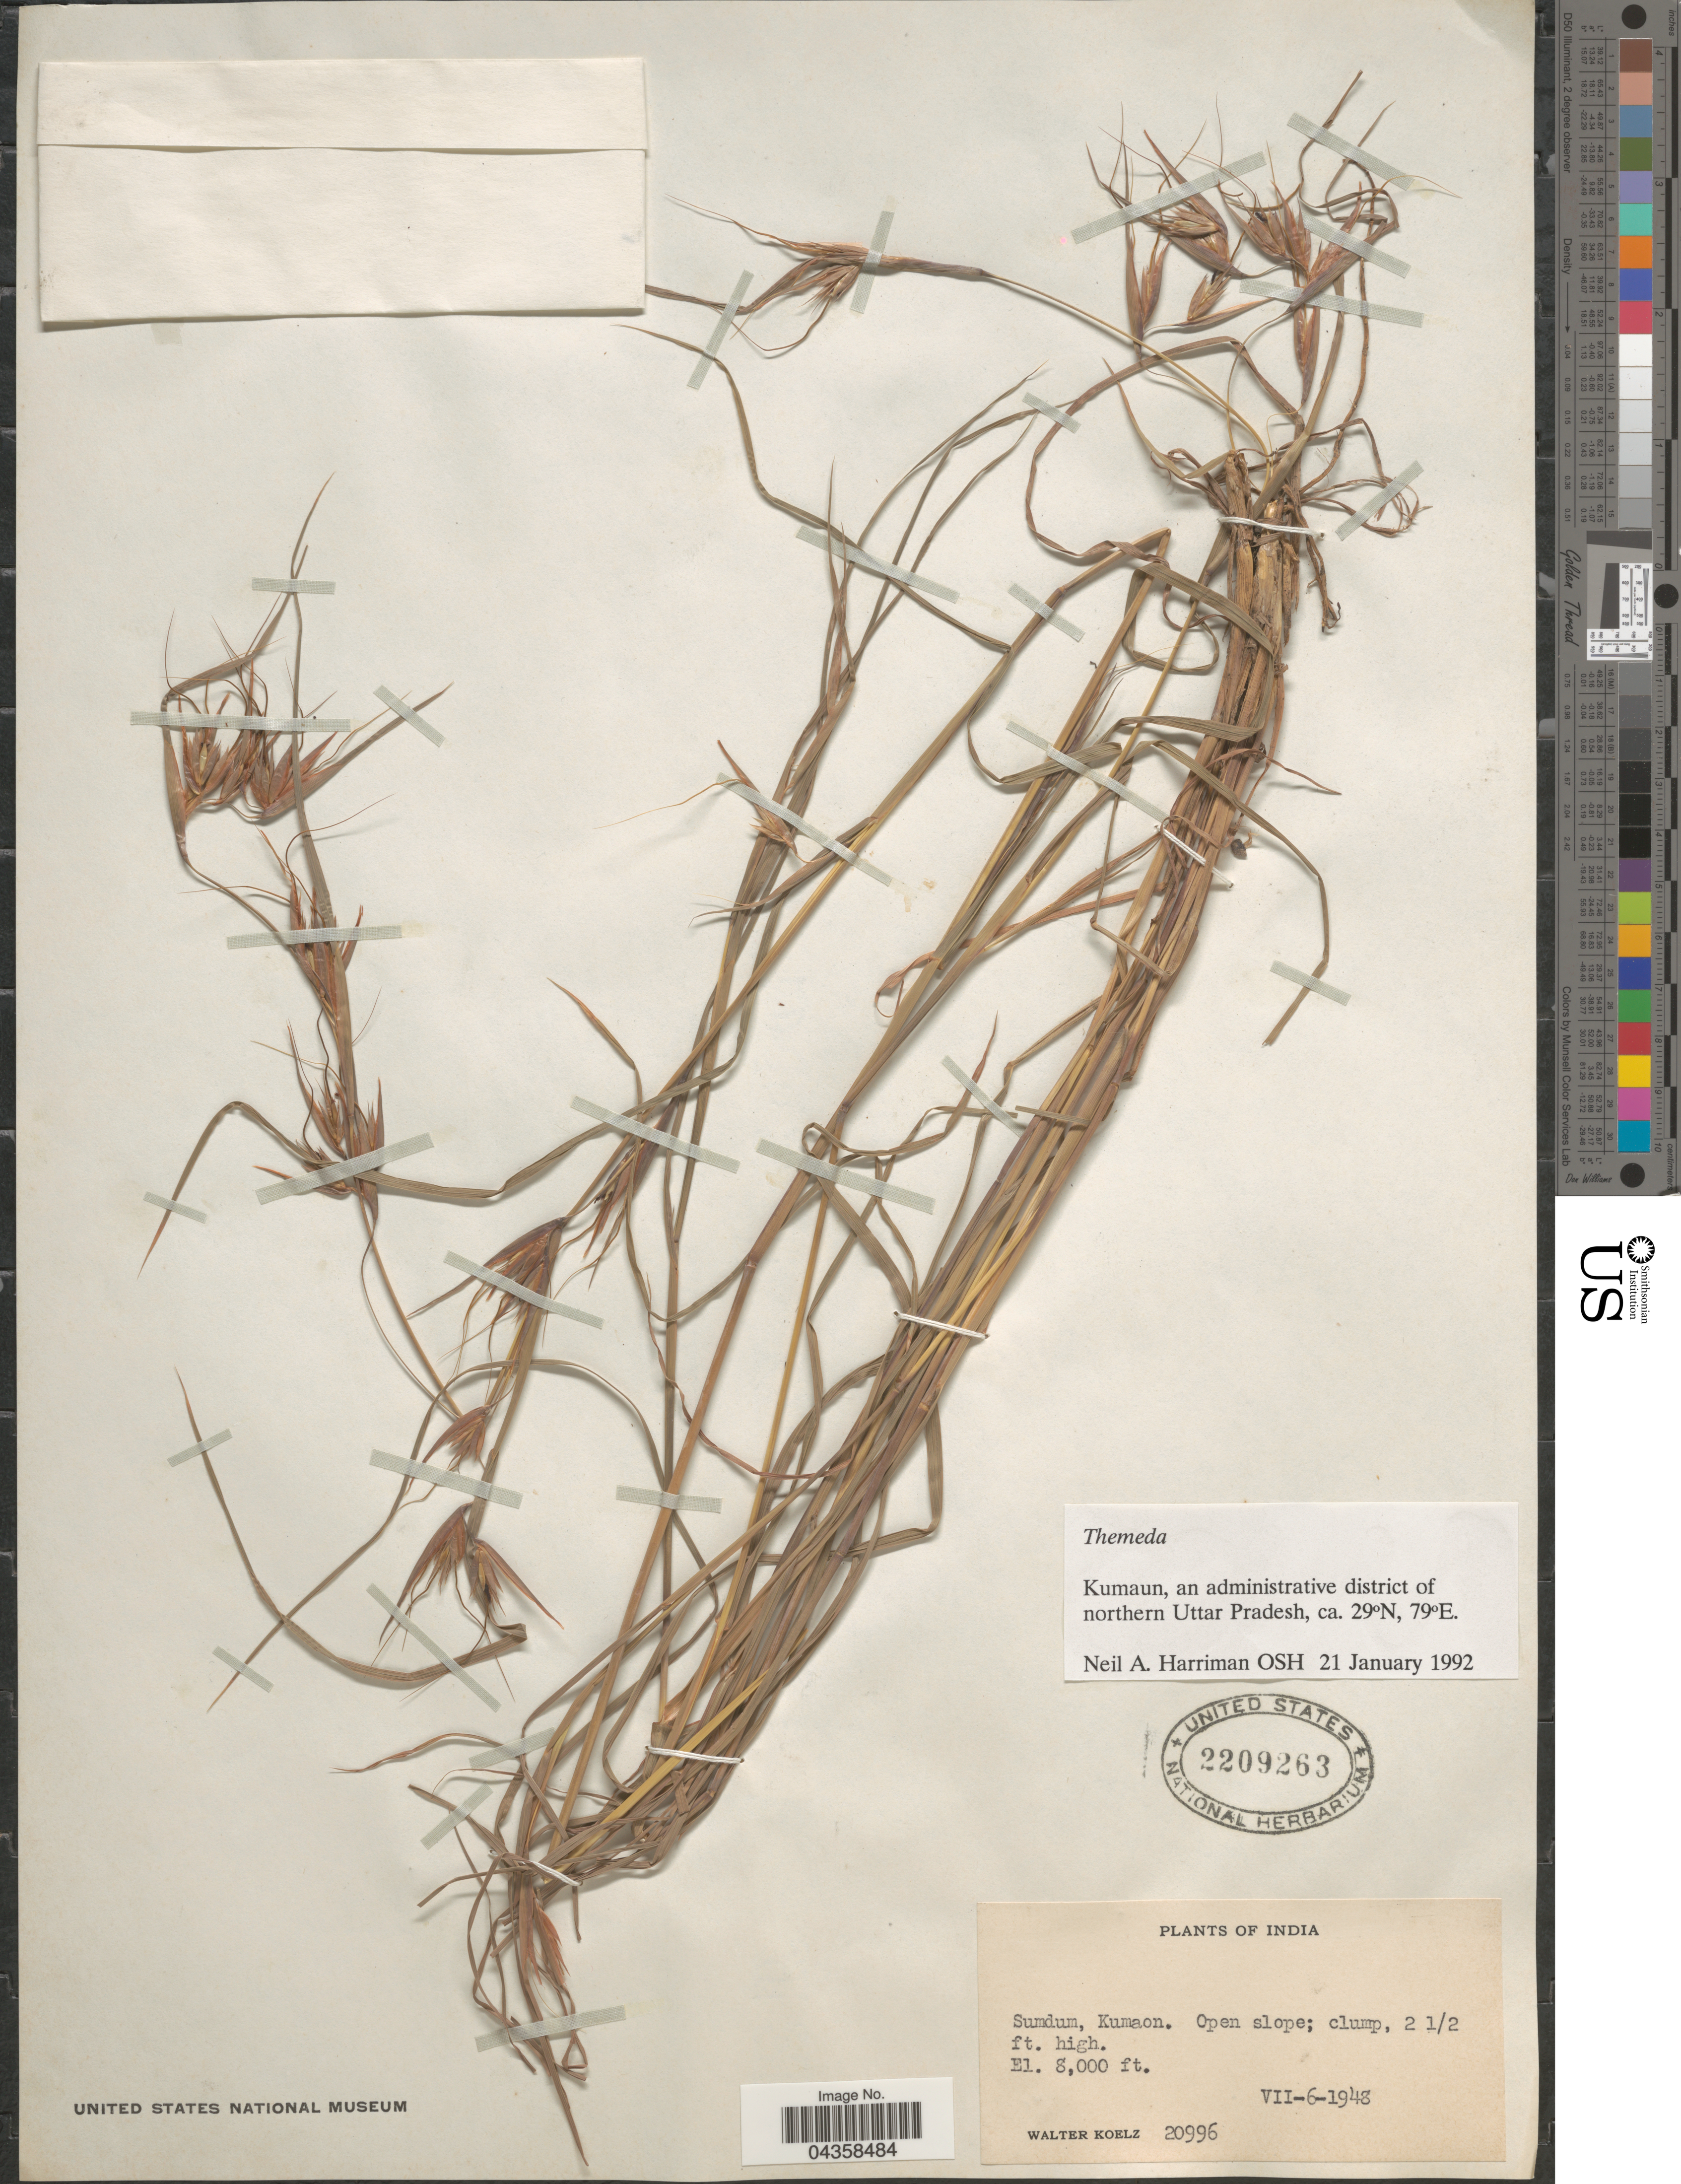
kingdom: Plantae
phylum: Tracheophyta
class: Liliopsida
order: Poales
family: Poaceae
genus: Themeda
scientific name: Themeda sp.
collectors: W. N. Koelz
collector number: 20996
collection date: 1948-07-06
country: India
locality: Sumdum, Kumaon.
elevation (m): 2438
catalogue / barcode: US 2209263